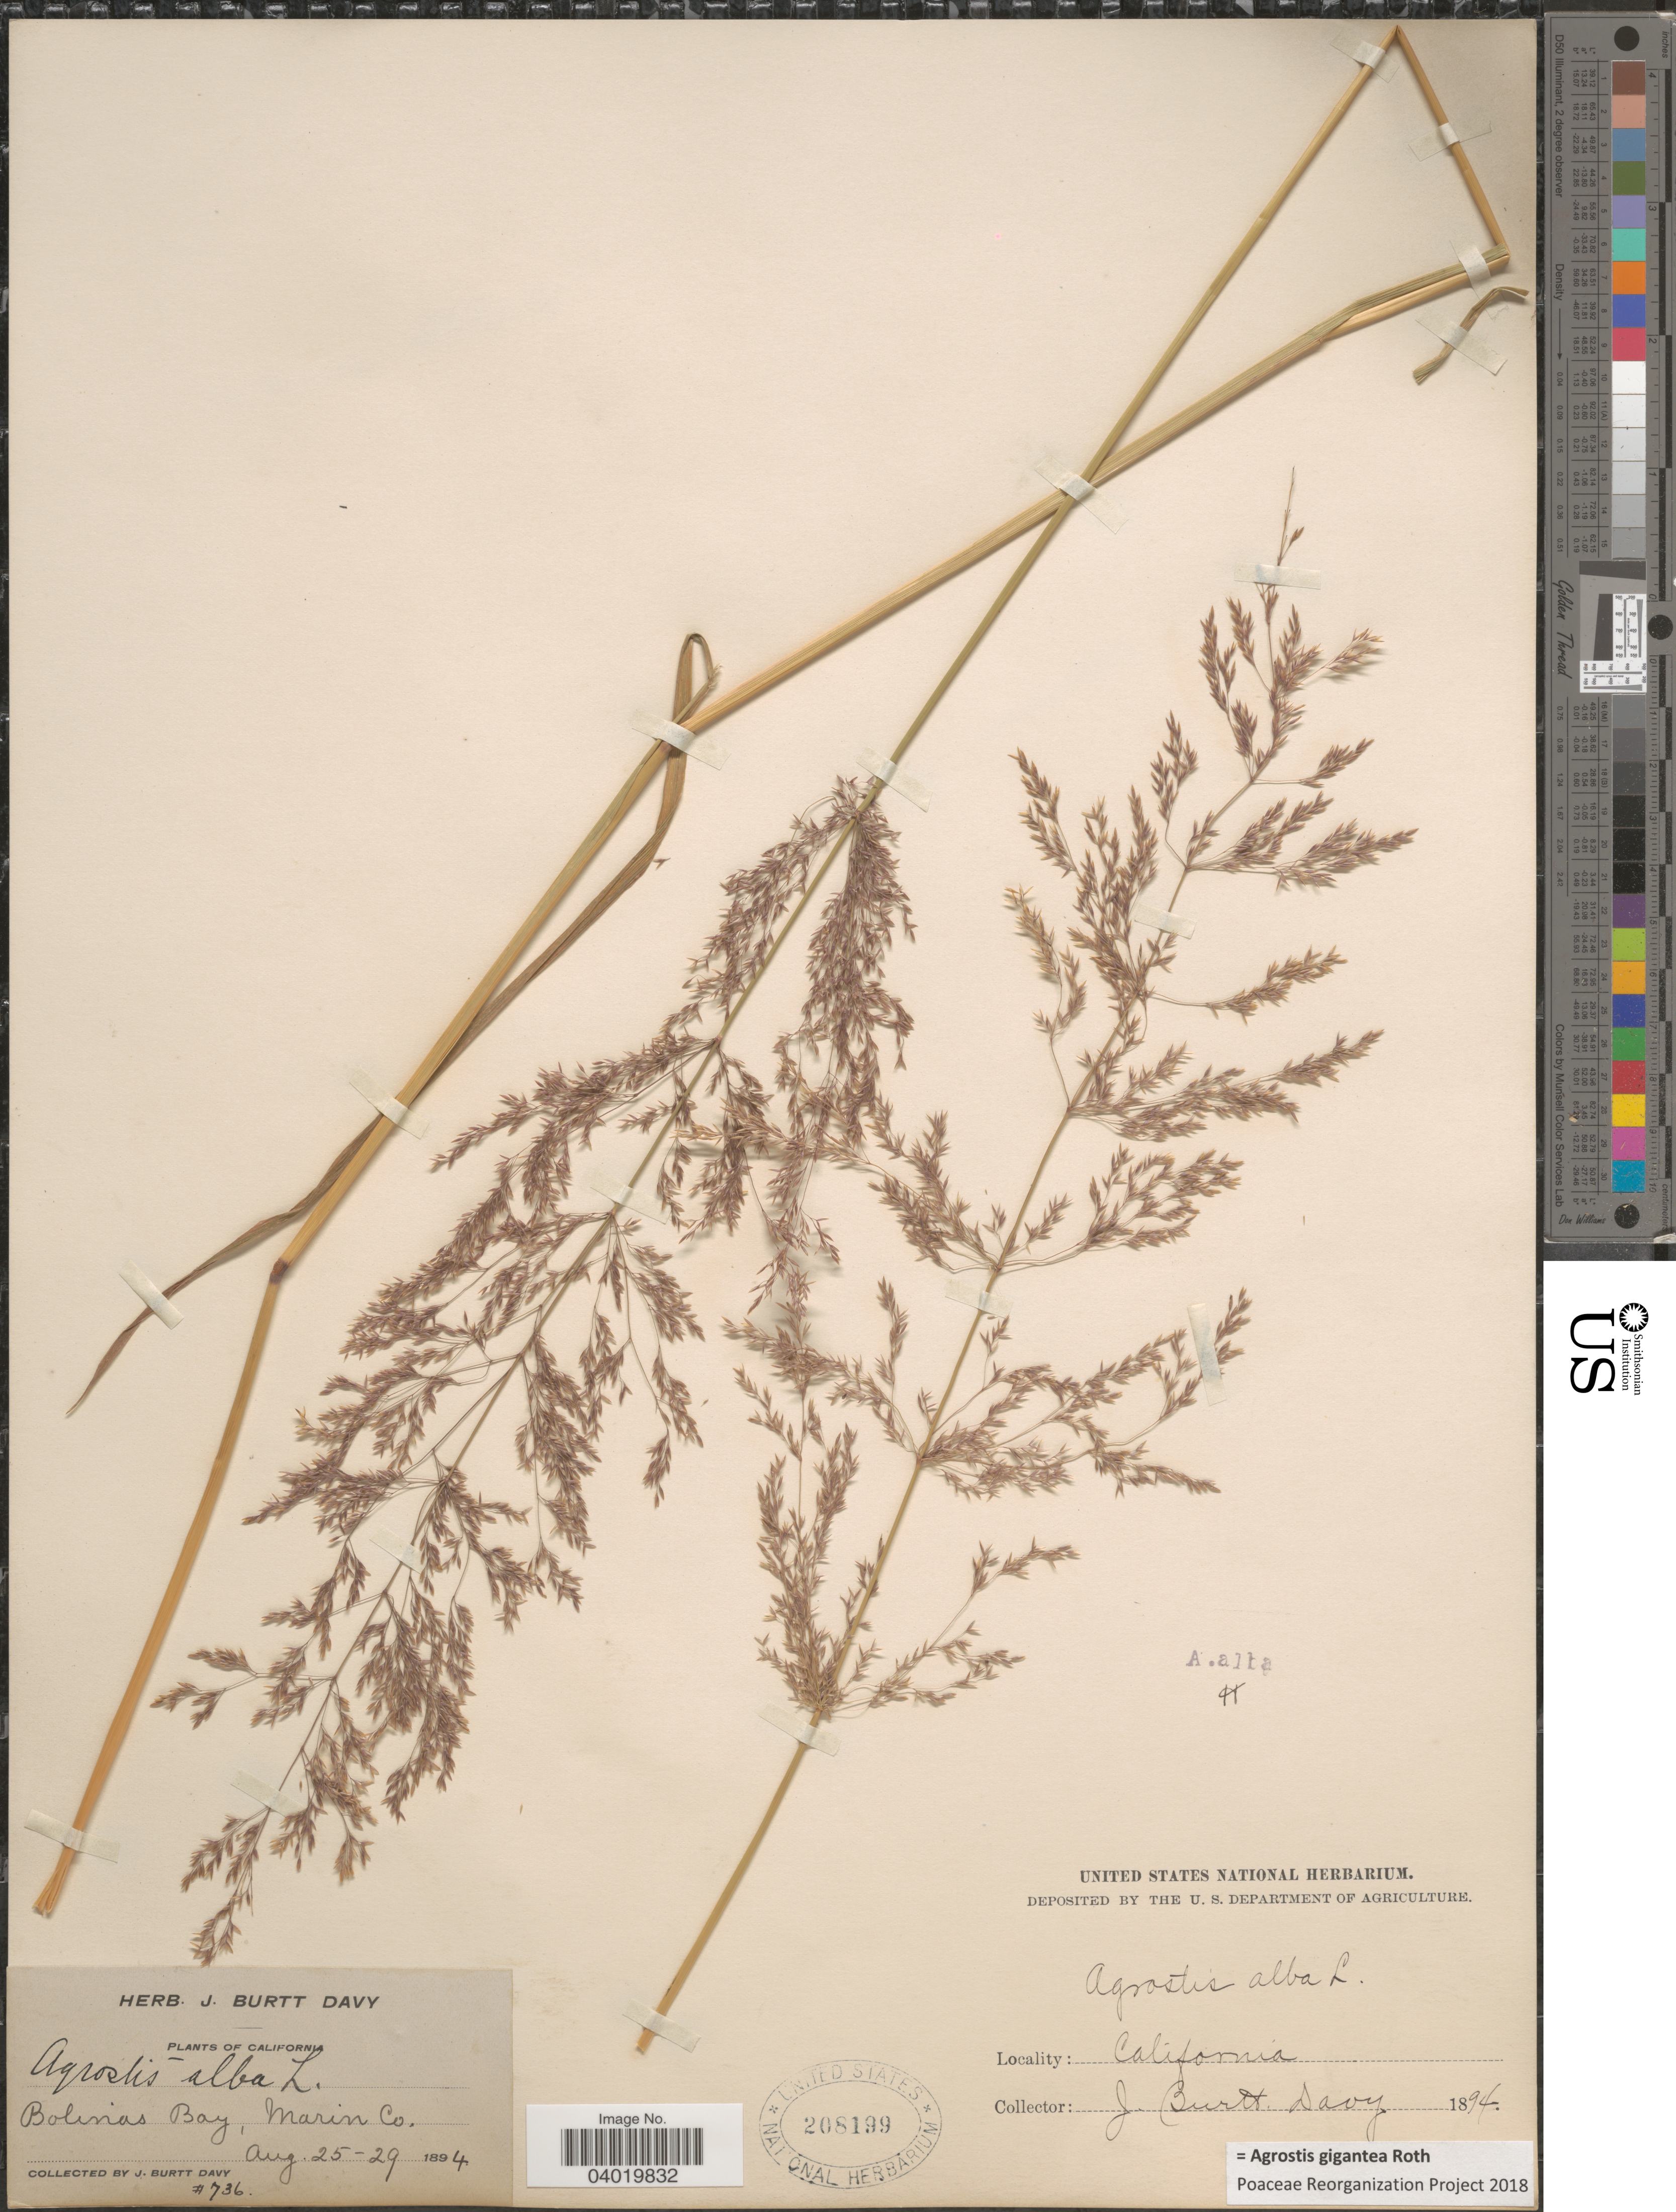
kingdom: Plantae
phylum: Tracheophyta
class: Liliopsida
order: Poales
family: Poaceae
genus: Agrostis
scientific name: Agrostis gigantea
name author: Roth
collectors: J. Burtt Davy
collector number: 736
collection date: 1894-08-25/1894-08-29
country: United States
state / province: California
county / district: Marin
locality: Bolinas Bay, Marin Co.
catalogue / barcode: US 208199